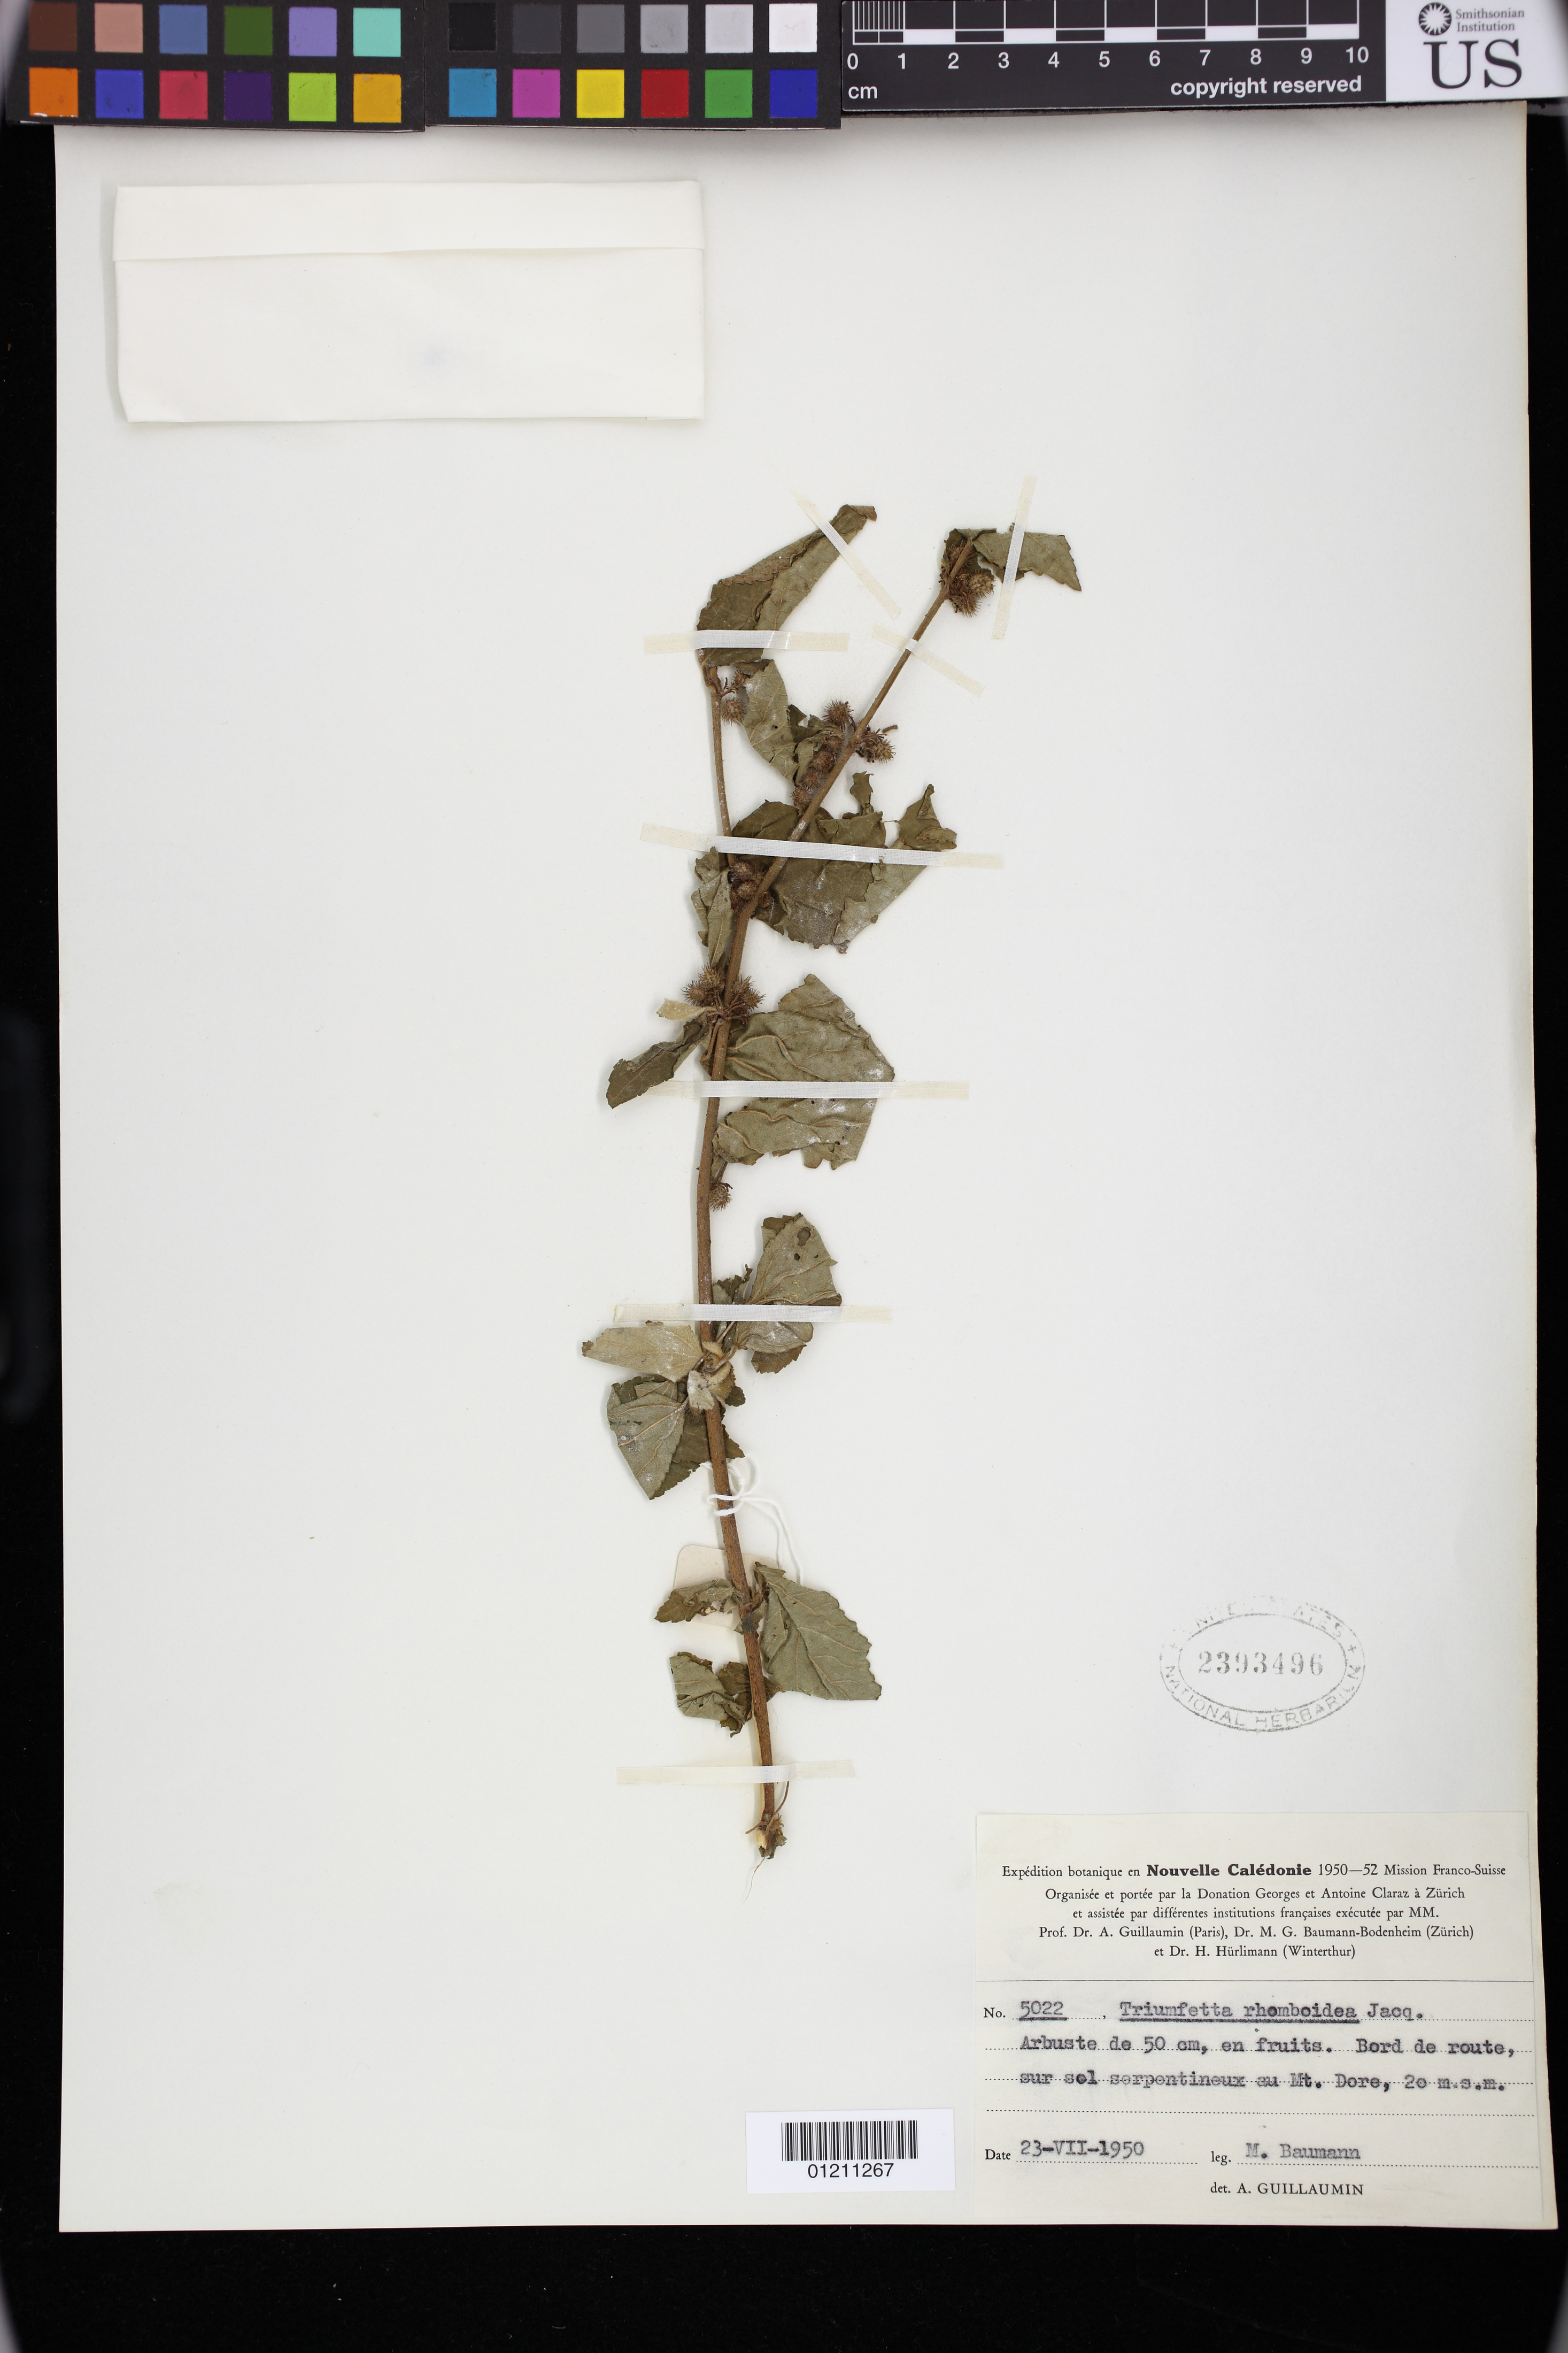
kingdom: Plantae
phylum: Tracheophyta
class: Magnoliopsida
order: Malvales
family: Malvaceae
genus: Triumfetta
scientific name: Triumfetta rhomboidea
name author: Jacq.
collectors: M. Baumann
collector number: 5022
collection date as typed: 23 Jul 1950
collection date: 1950-07-23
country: New Caledonia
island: New Caledonia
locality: Expédition botanique en Nouvelle Calédonie. Bord de route, sur sel serpentineux au Mt. Dore.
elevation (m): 20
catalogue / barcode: US 2393496